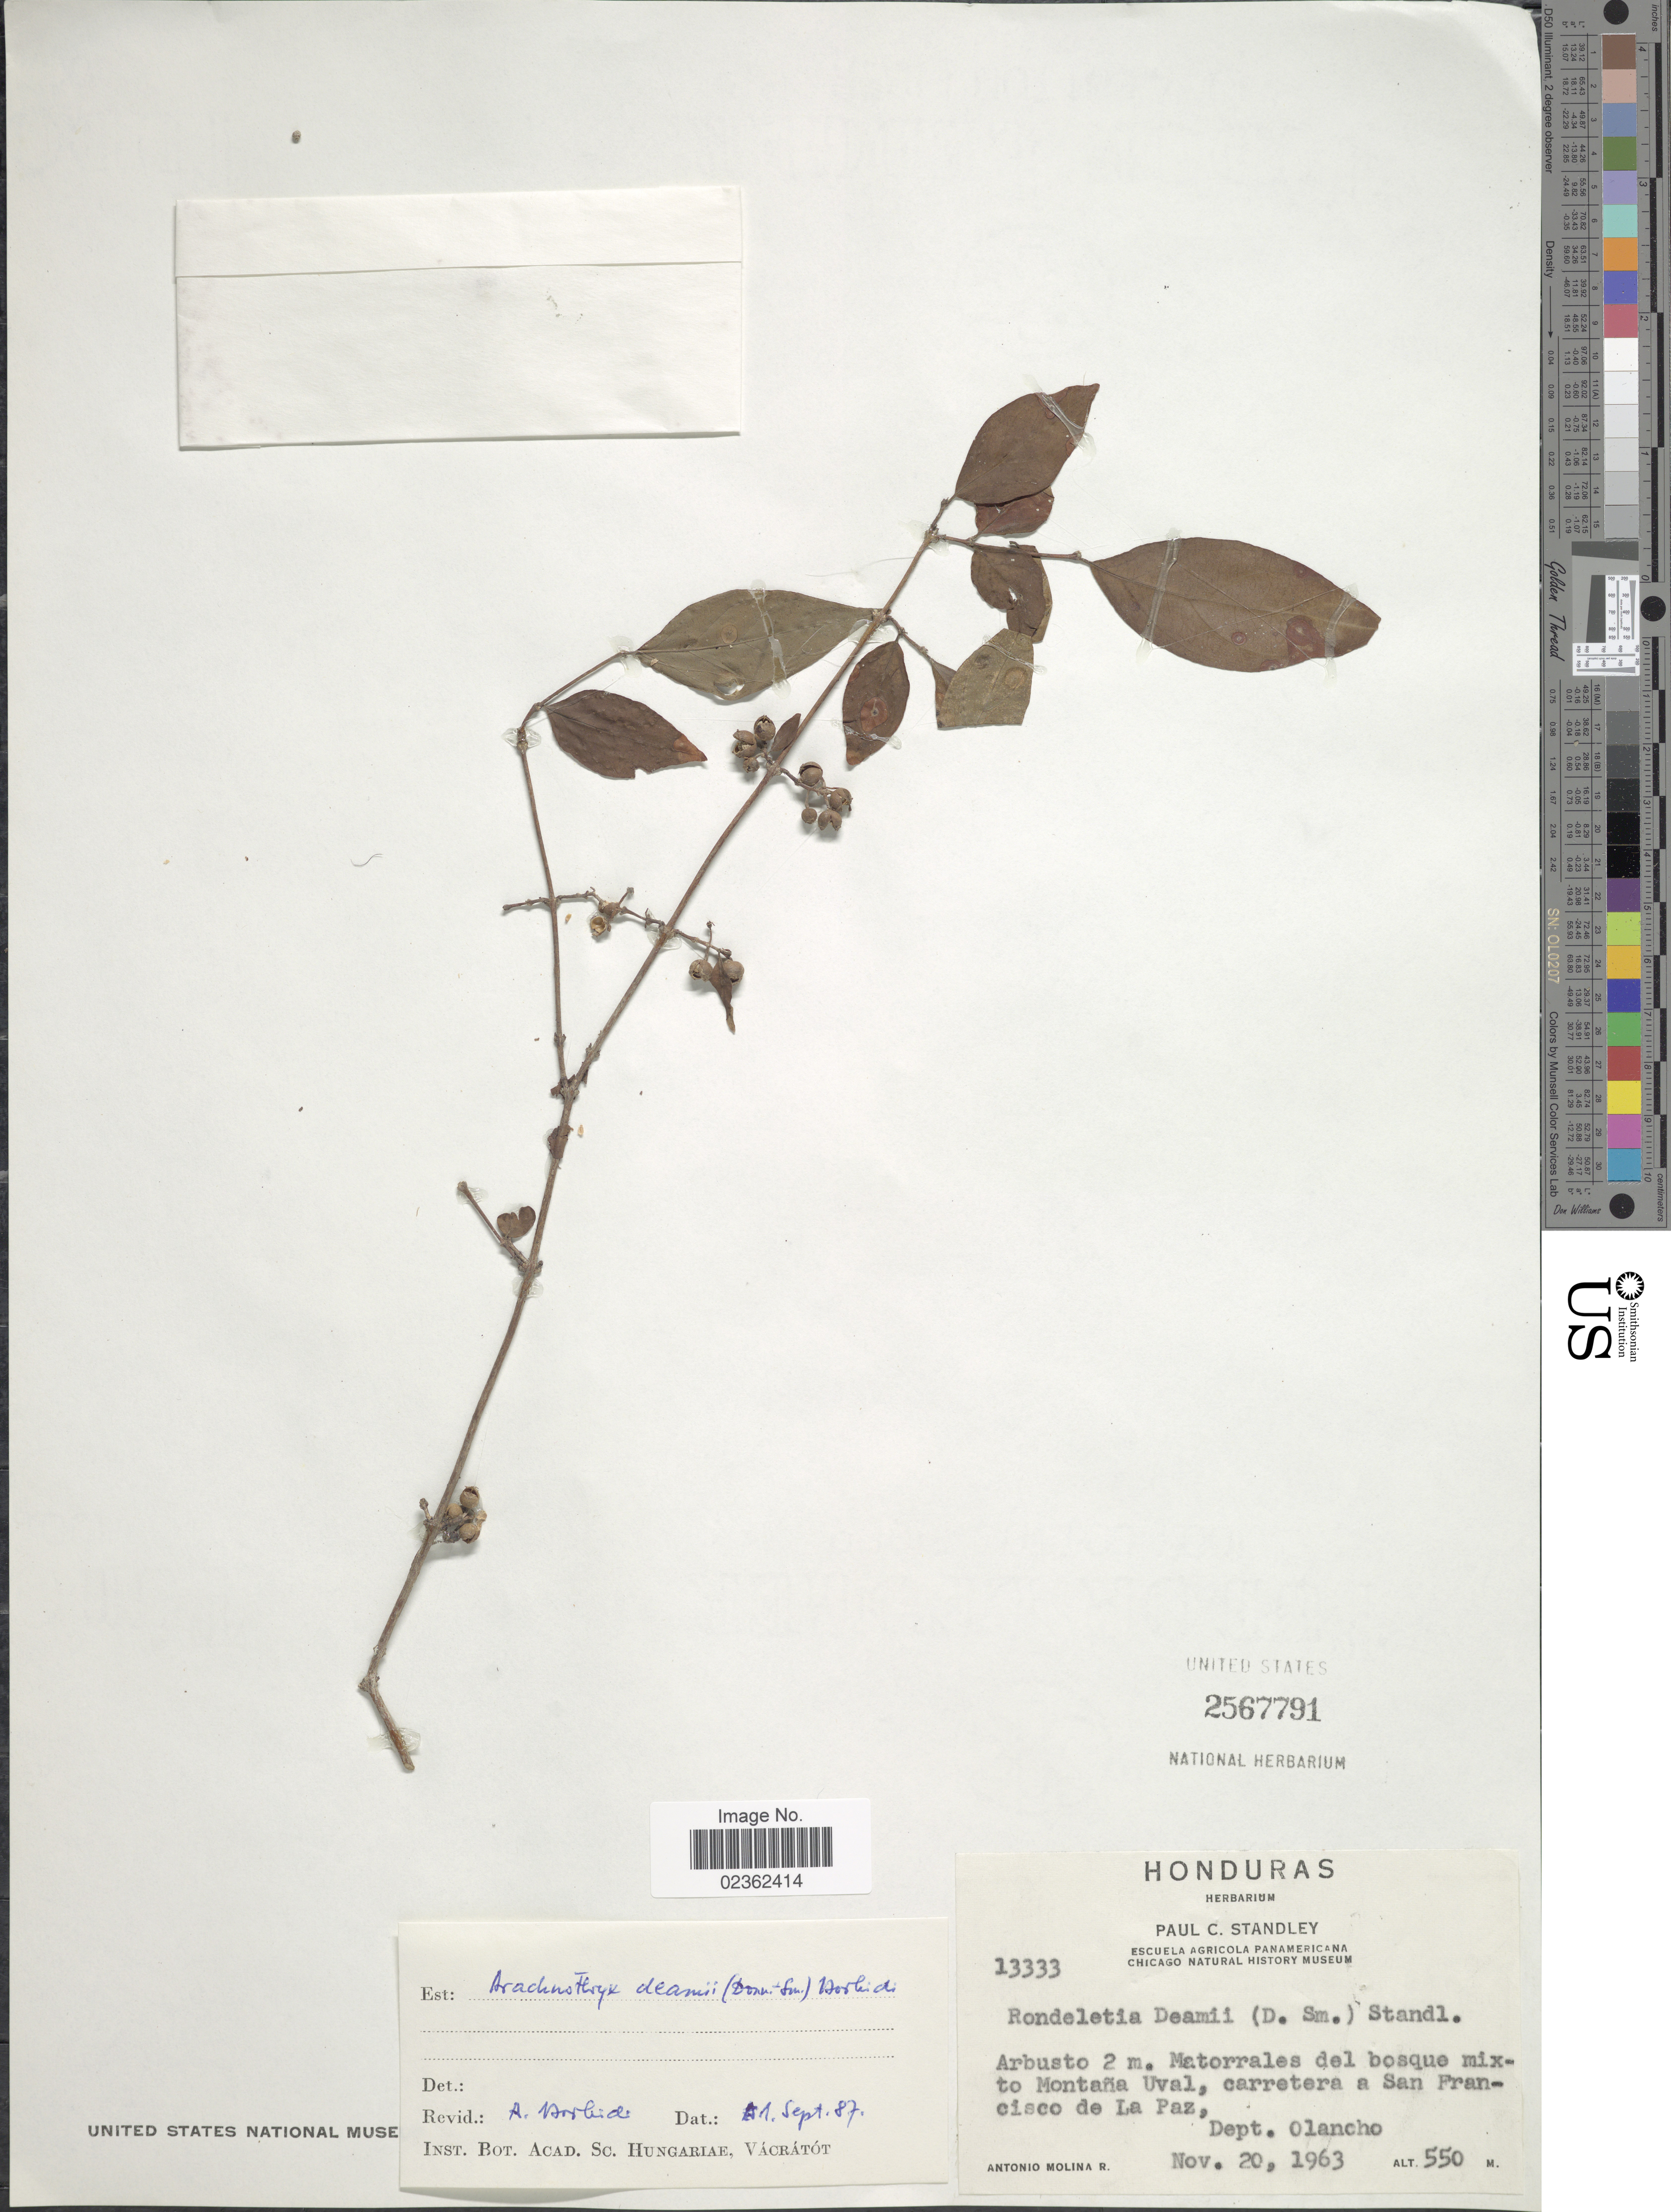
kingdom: Plantae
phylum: Tracheophyta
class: Magnoliopsida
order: Gentianales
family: Rubiaceae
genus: Arachnothryx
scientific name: Arachnothryx deamii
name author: (Donn. Sm.) Borhidi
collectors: A. Molina R.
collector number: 13333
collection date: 1963-11-20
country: Honduras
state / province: Olancho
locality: Matorrales del bosque mixto Montana Uval, carretera a San Francisco de La Paz.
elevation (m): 550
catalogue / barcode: US 2567791